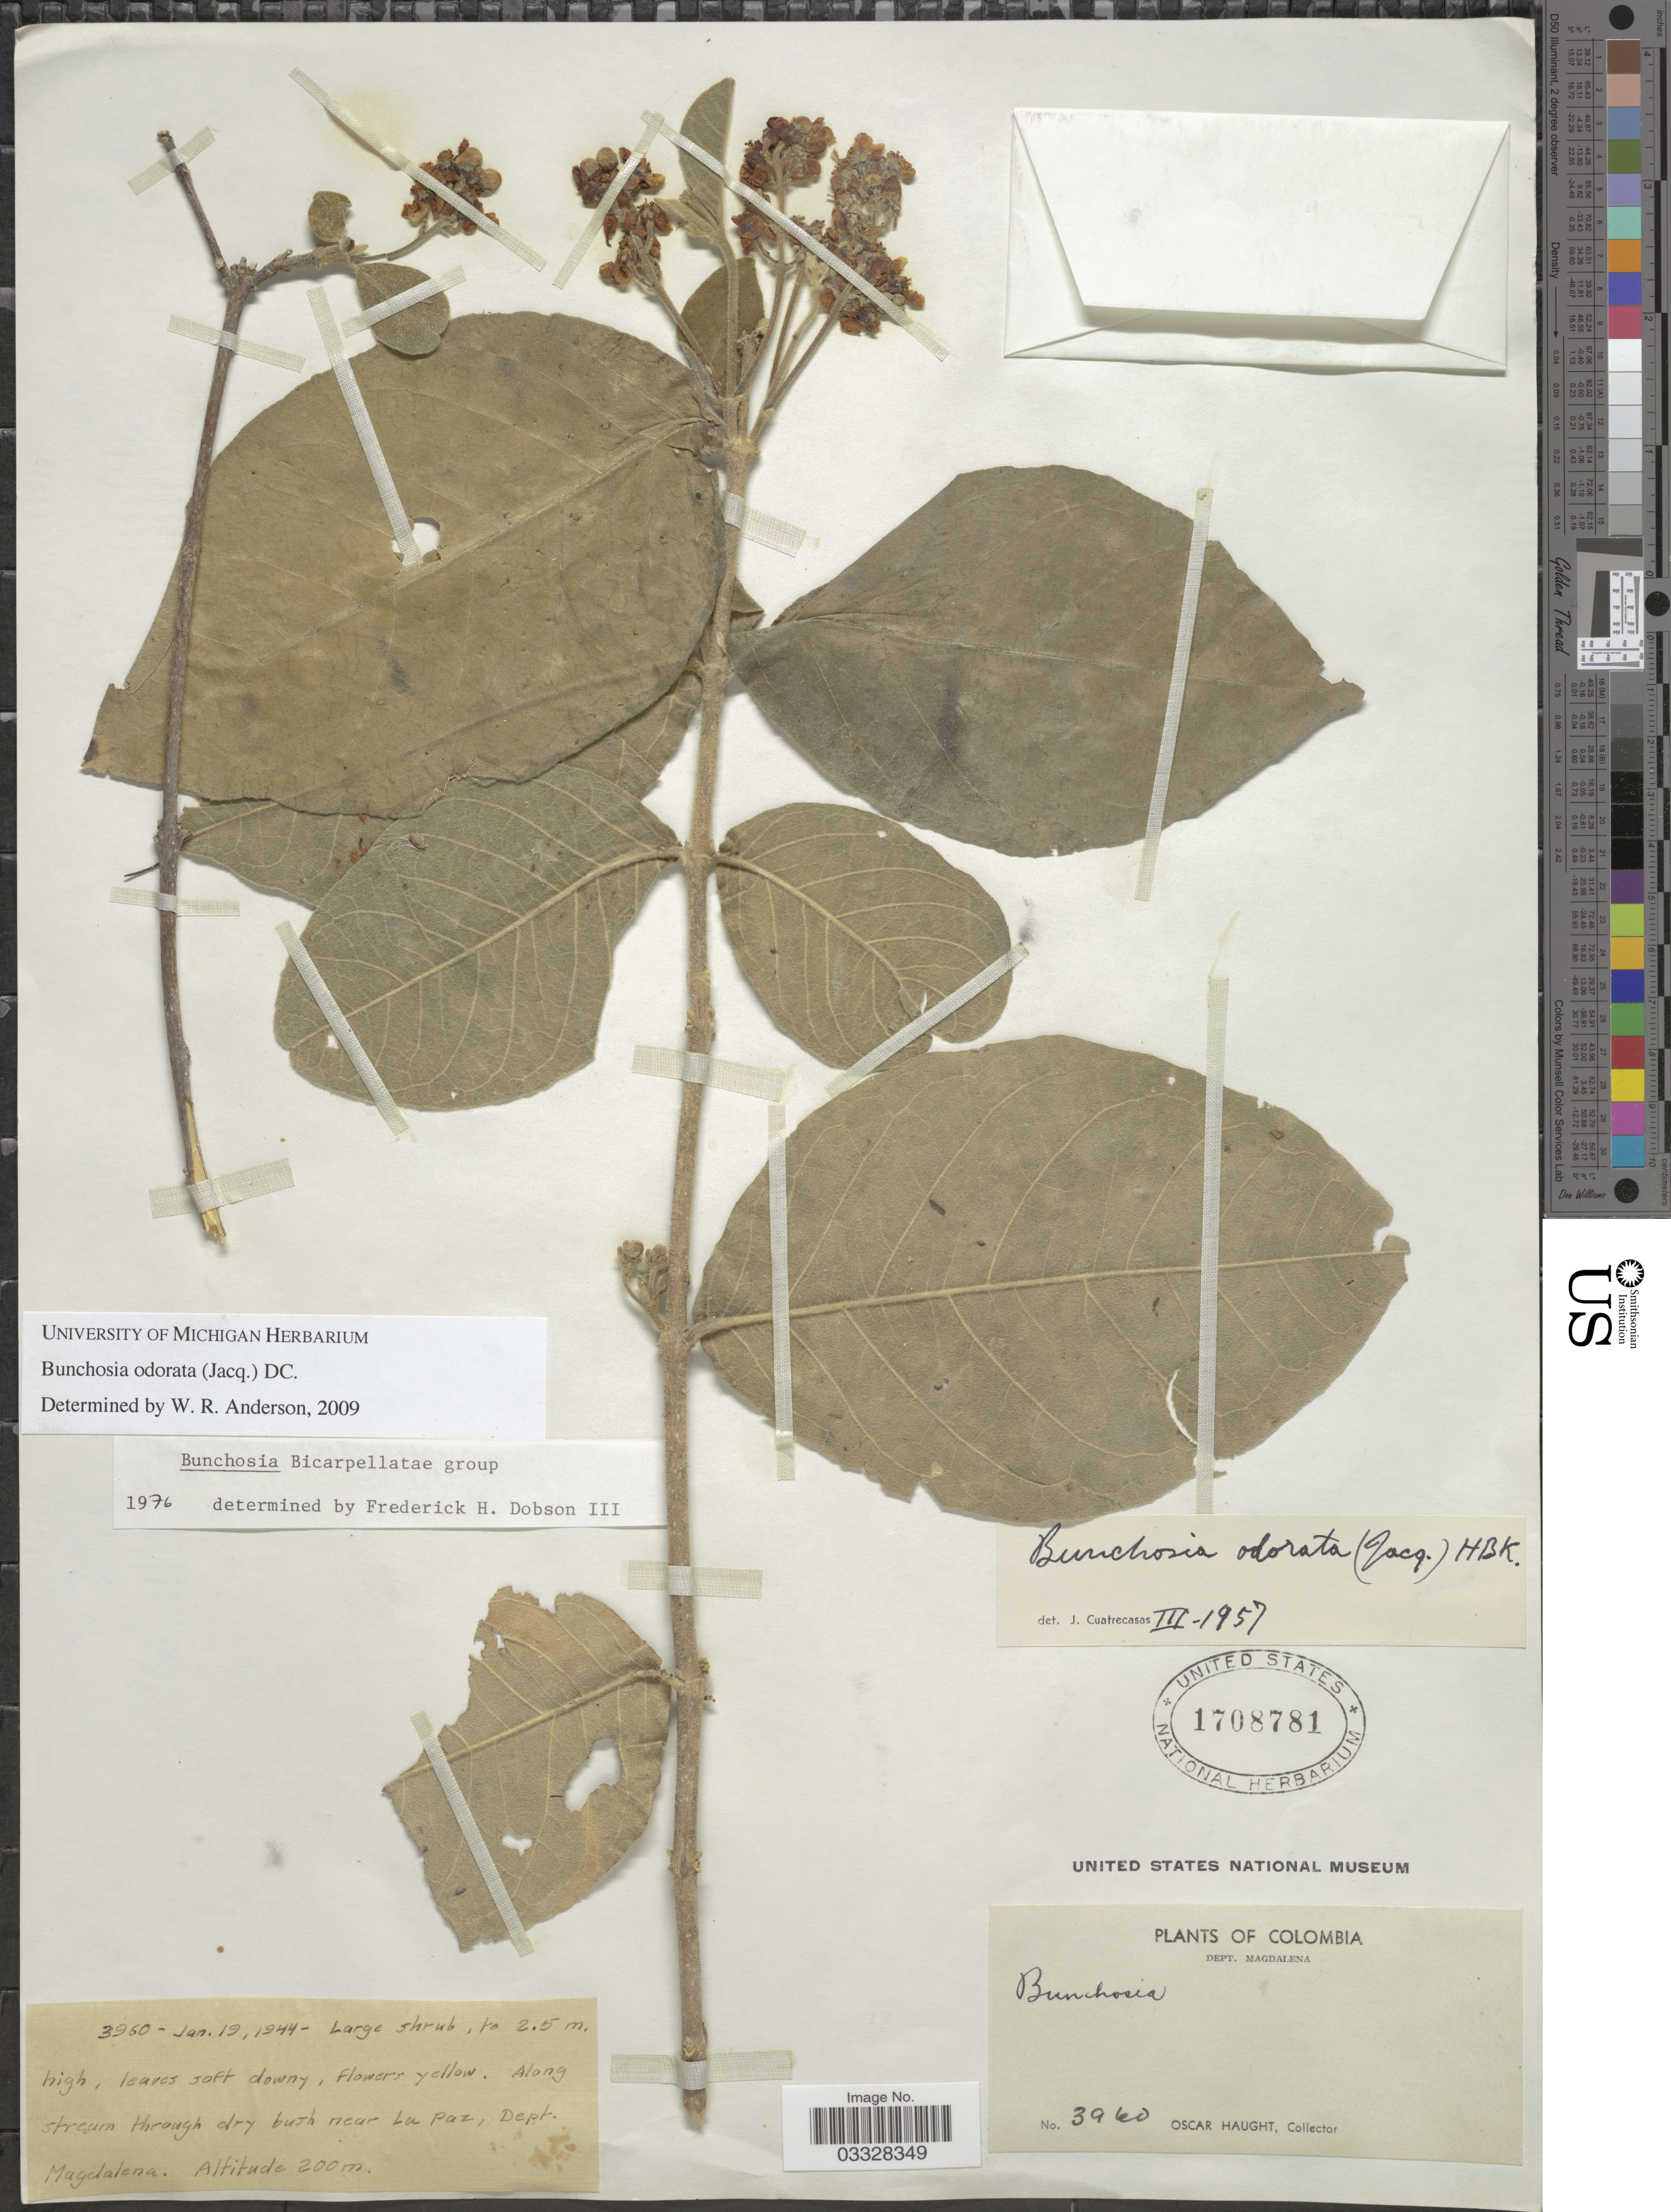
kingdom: Plantae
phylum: Tracheophyta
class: Magnoliopsida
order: Malpighiales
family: Malpighiaceae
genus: Bunchosia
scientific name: Bunchosia odorata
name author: (Jacq.) DC.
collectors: O. Haught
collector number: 3960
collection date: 1944-01-19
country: Colombia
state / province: Magdalena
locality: Dept. Magdalena. Along stream through dry bush near La Paz.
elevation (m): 200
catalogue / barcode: US 1708781